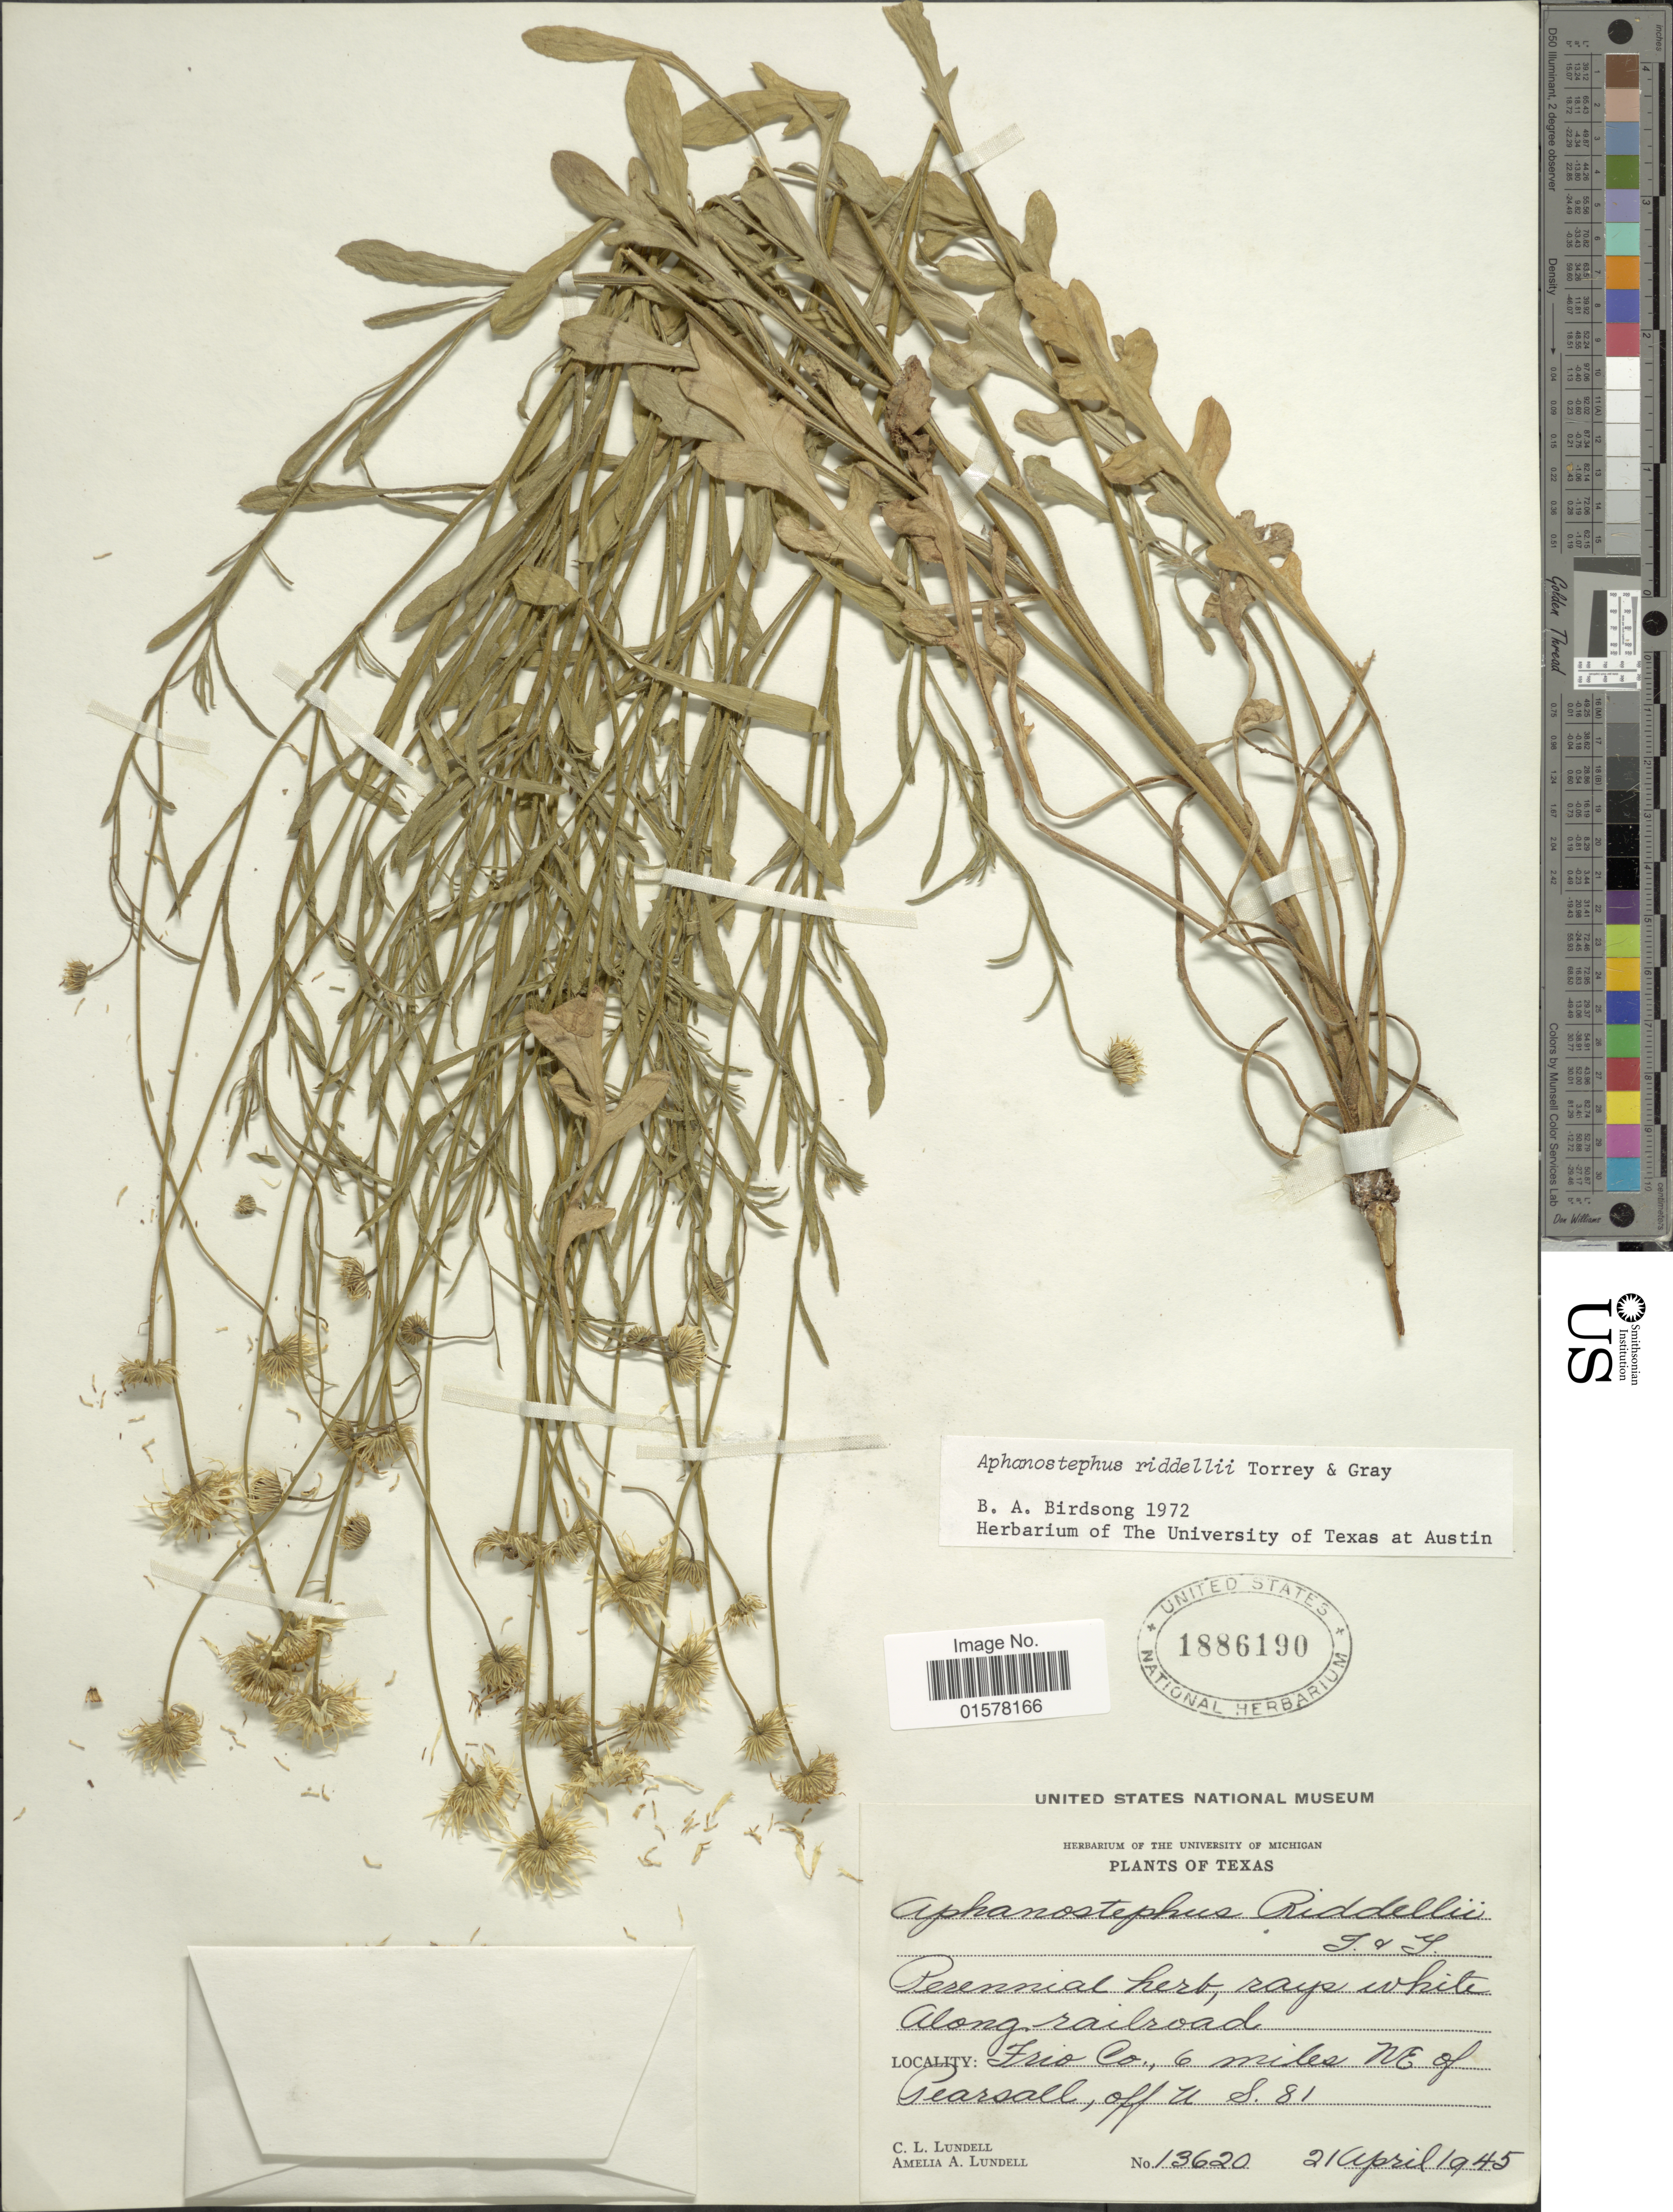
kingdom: Plantae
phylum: Tracheophyta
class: Magnoliopsida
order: Asterales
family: Asteraceae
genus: Aphanostephus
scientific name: Aphanostephus riddellii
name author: Torr. & A. Gray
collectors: C. L. Lundell & A. A. Lundell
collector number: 13620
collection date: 1945-04-21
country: United States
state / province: Texas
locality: Texas, along railroad. Frio Co., 6 miles NE of Pearsall, off U. S. 81.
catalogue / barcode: US 1886190